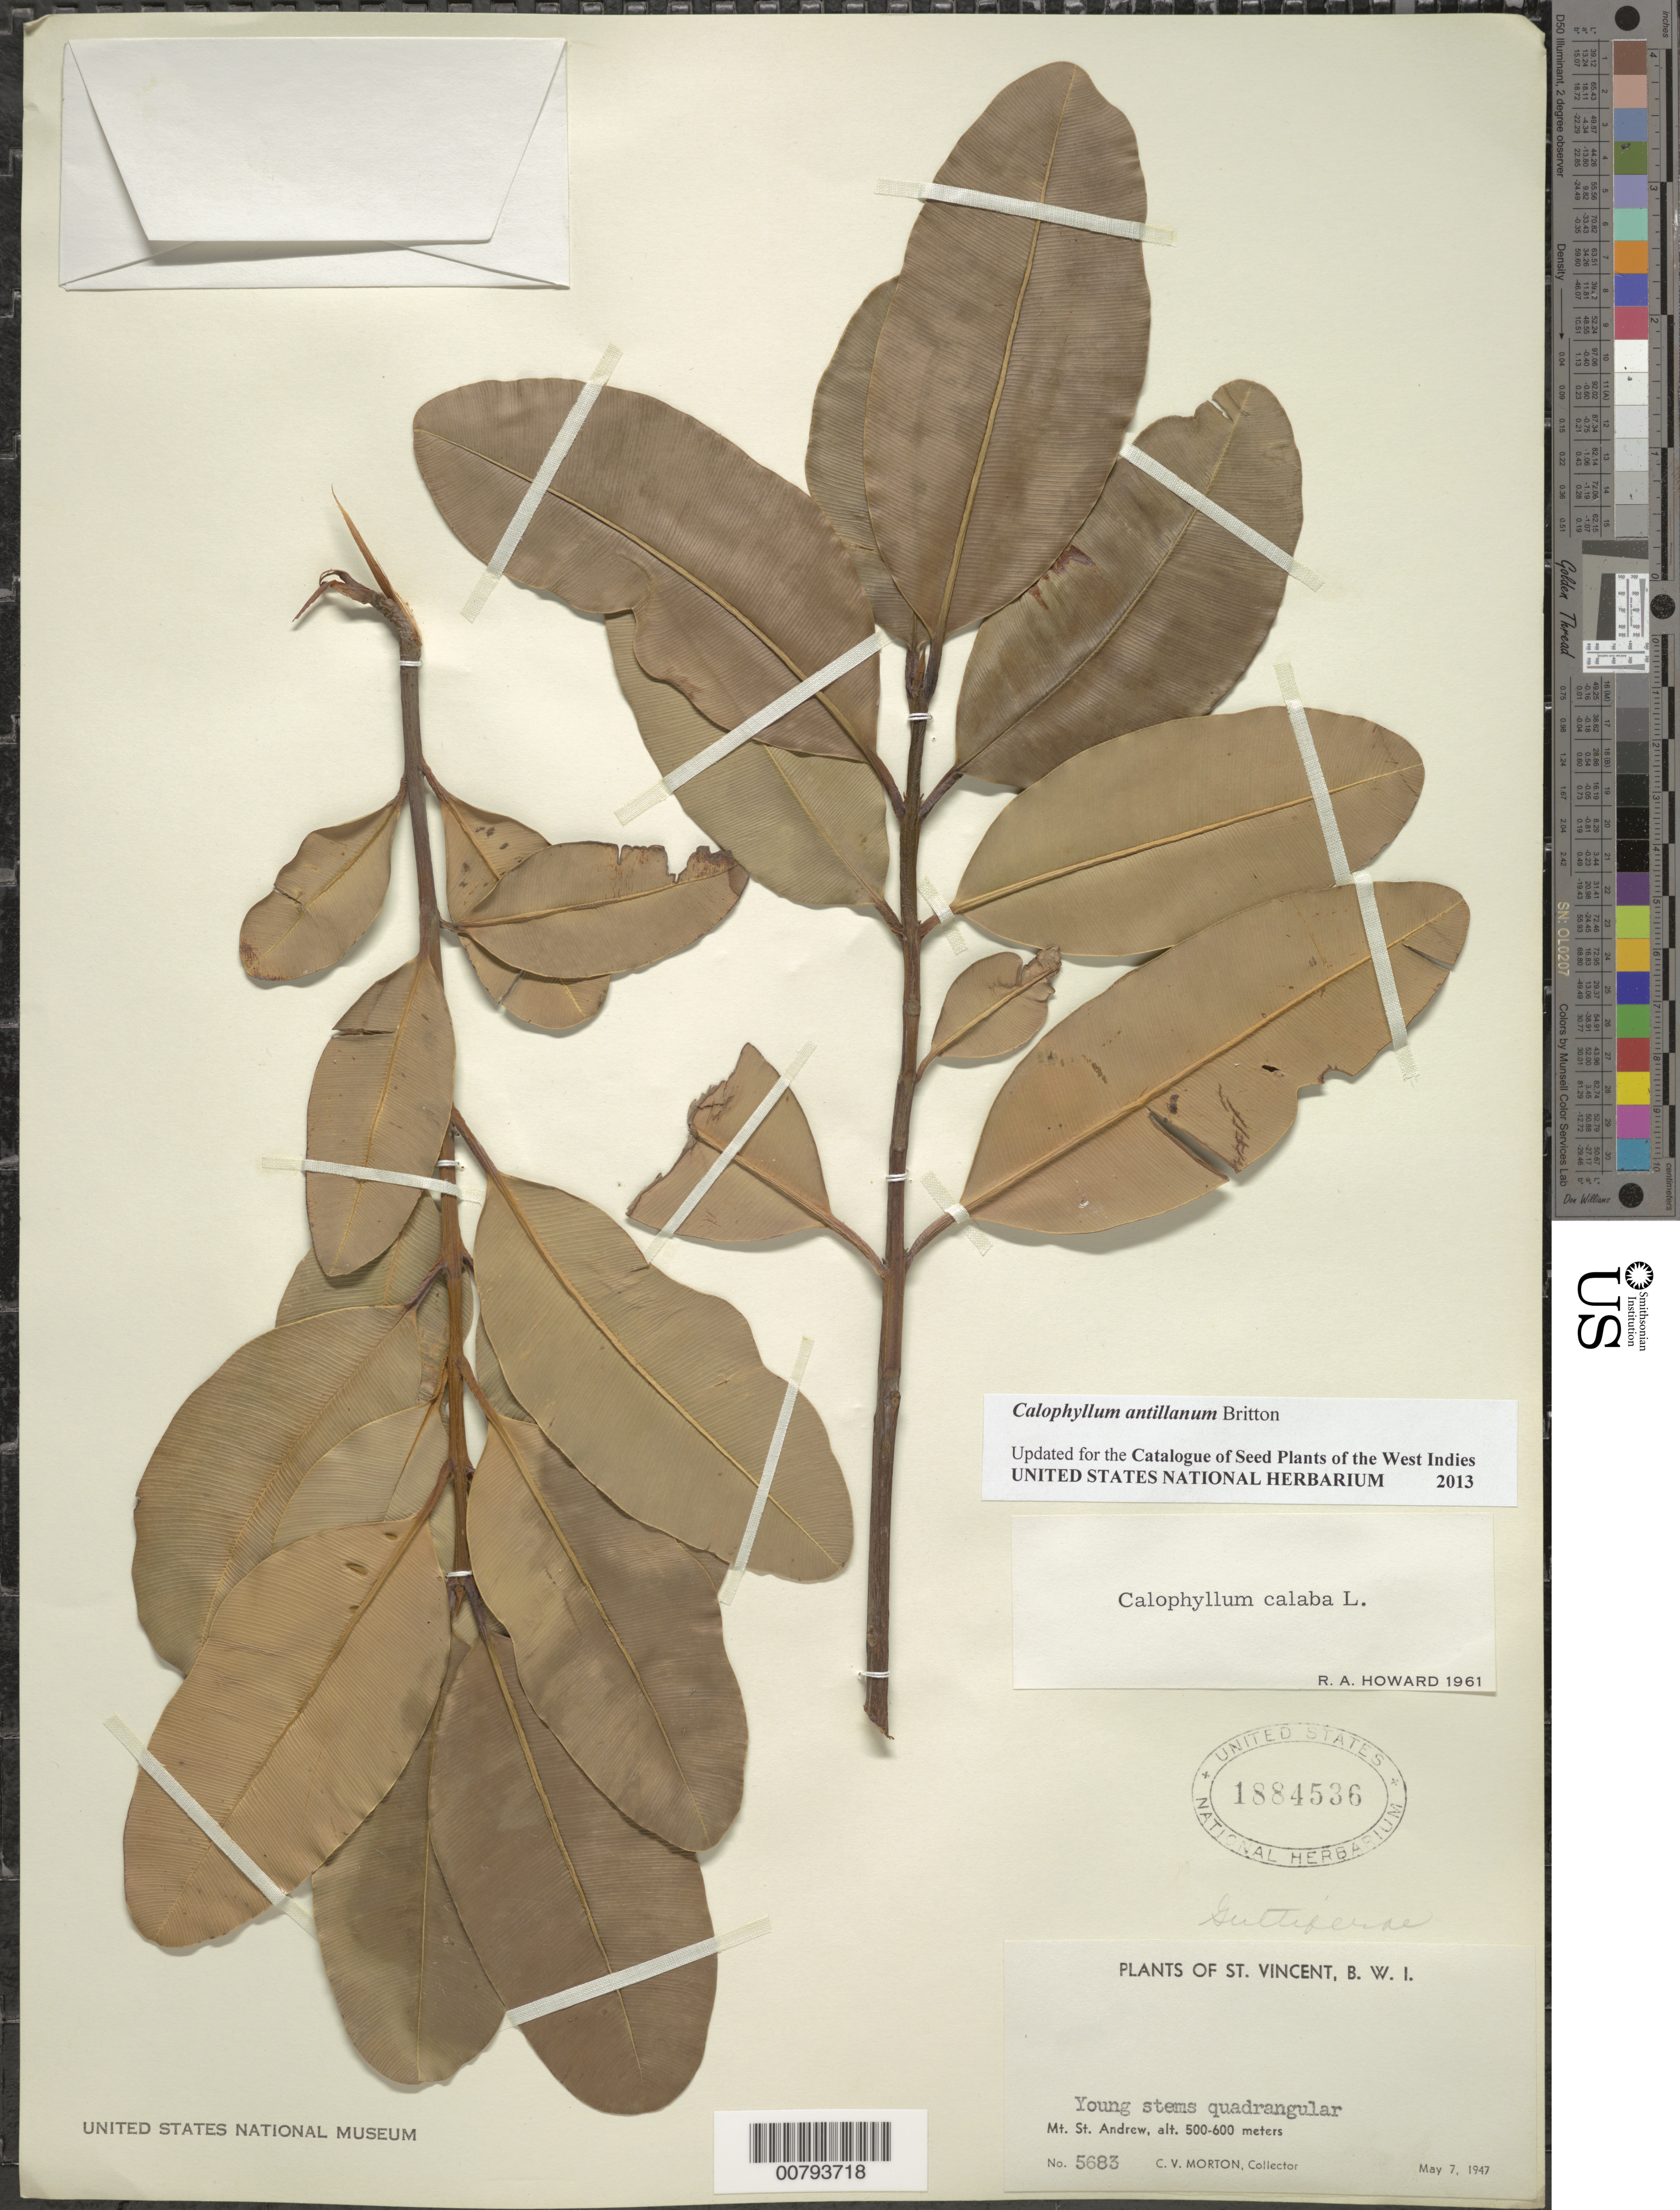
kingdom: Plantae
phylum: Tracheophyta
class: Magnoliopsida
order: Malpighiales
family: Calophyllaceae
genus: Calophyllum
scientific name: Calophyllum antillanum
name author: Britton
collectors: C. V. Morton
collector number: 5683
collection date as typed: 07 May 1947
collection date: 1947-05-07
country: St. Vincent - Grenadines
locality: Mt. St. Andrew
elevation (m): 500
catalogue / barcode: US 1884536